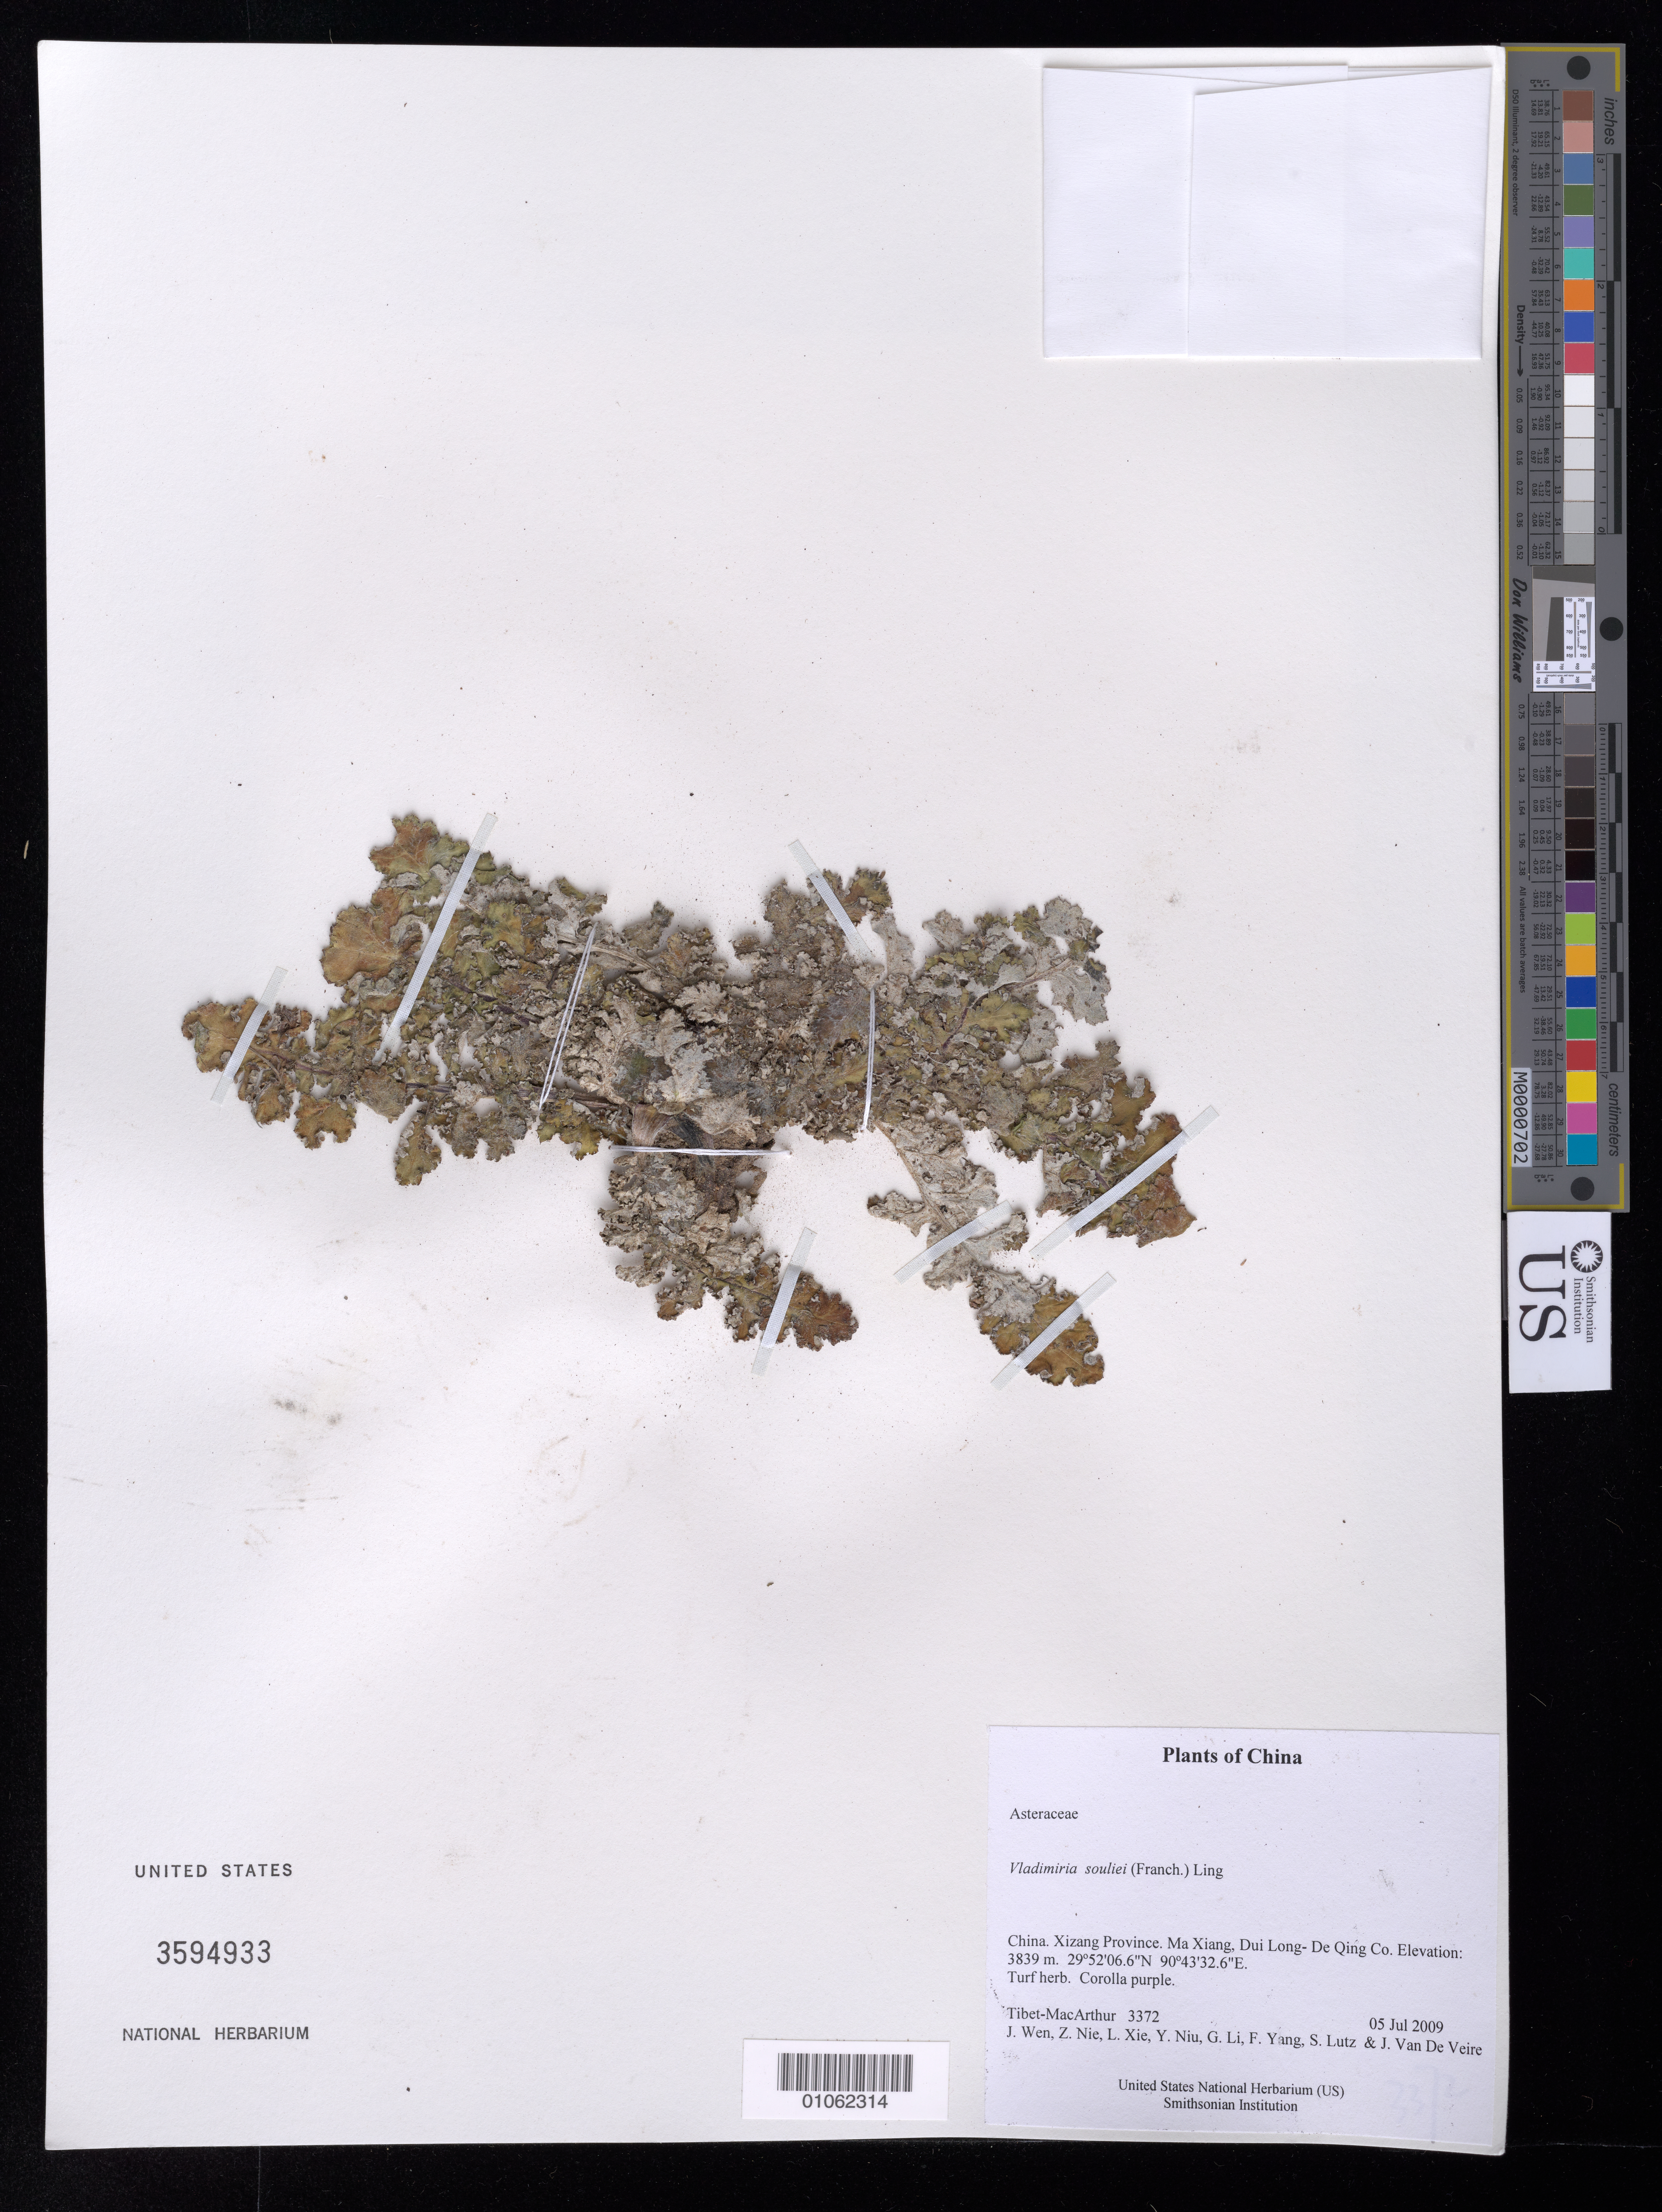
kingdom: Plantae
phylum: Tracheophyta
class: Magnoliopsida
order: Asterales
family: Asteraceae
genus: Dolomiaea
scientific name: Dolomiaea souliei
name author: (Franch.) C. Shih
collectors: Tibet-MacArthur, J. Wen, Z. Nie, L. Xie, Y. Niu, G. Li, F. Yang, S. Lutz & J. Van De Veire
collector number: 3372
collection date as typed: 05 Jul 2009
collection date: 2009-07-05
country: China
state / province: Xizang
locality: Ma Xiang, Dui Long- De Qing Co.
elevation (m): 3839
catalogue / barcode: US 3594933